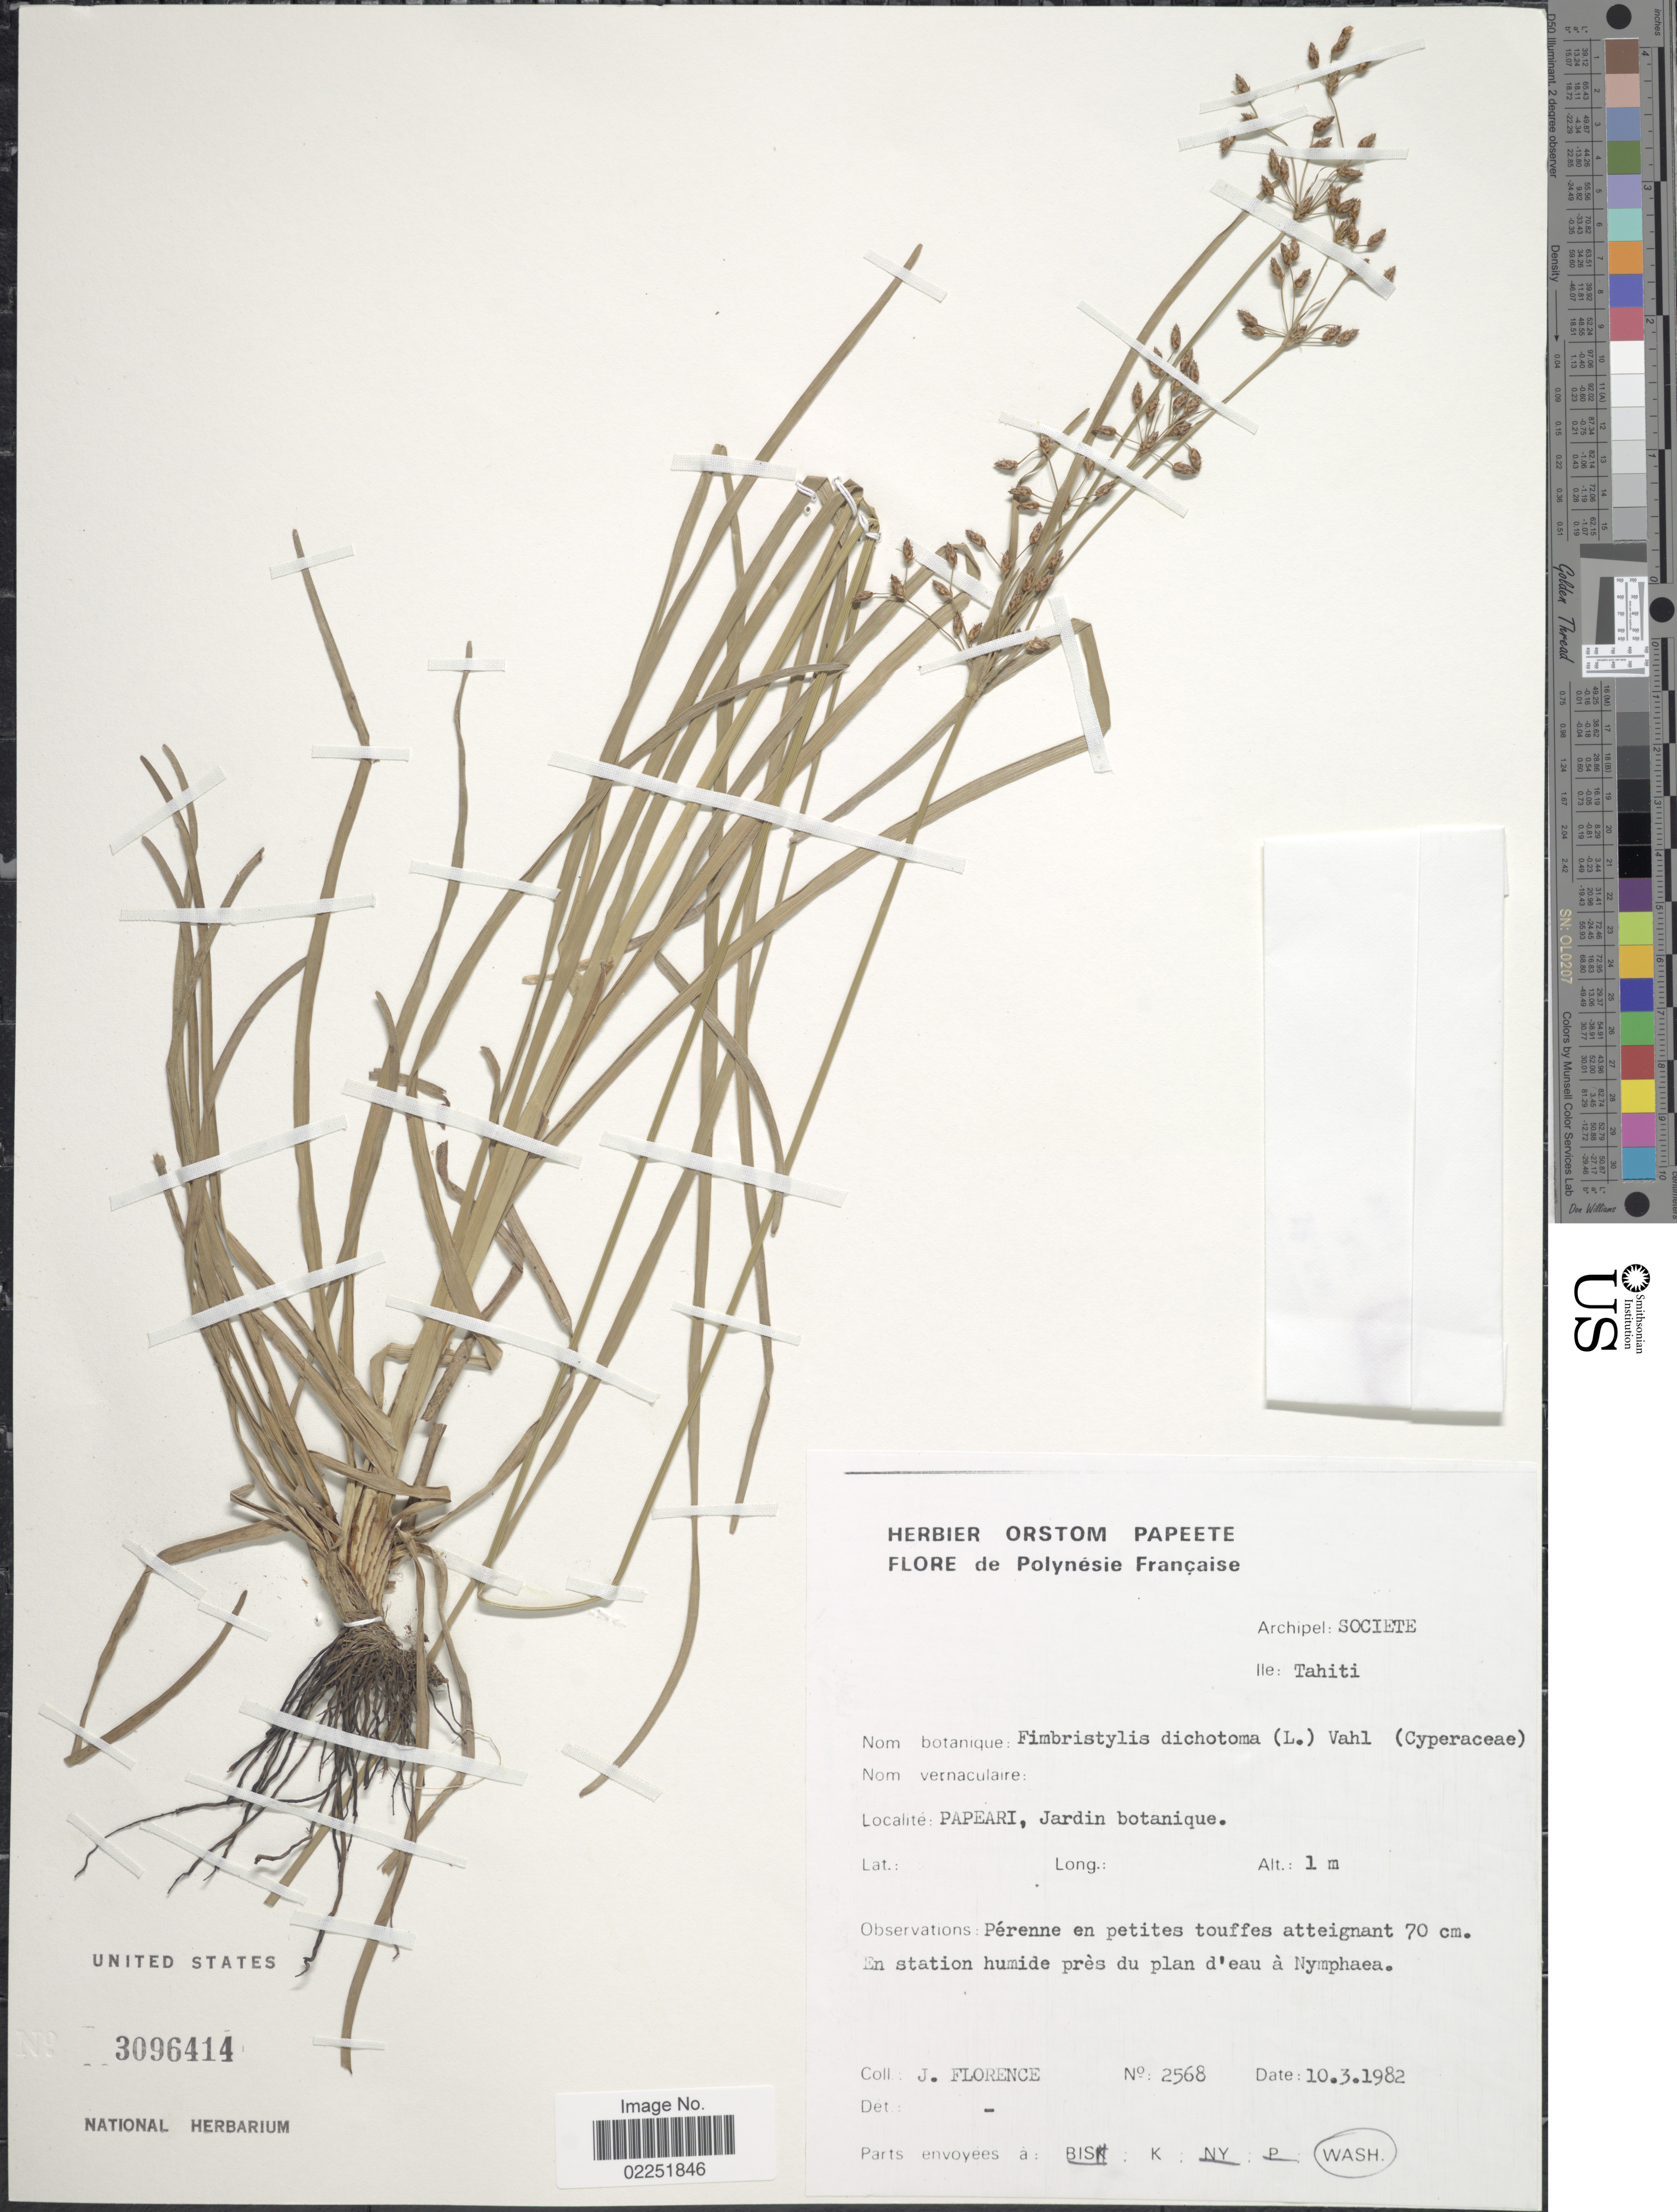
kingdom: Plantae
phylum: Tracheophyta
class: Liliopsida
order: Poales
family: Cyperaceae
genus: Fimbristylis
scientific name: Fimbristylis dichotoma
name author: (L.) Vahl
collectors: J. Florence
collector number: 2568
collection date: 1982-03-10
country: French Polynesia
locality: Archipel: Societe, Ile: Tahiti. Papeari, Jardin Botanique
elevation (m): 1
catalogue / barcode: US 3096414